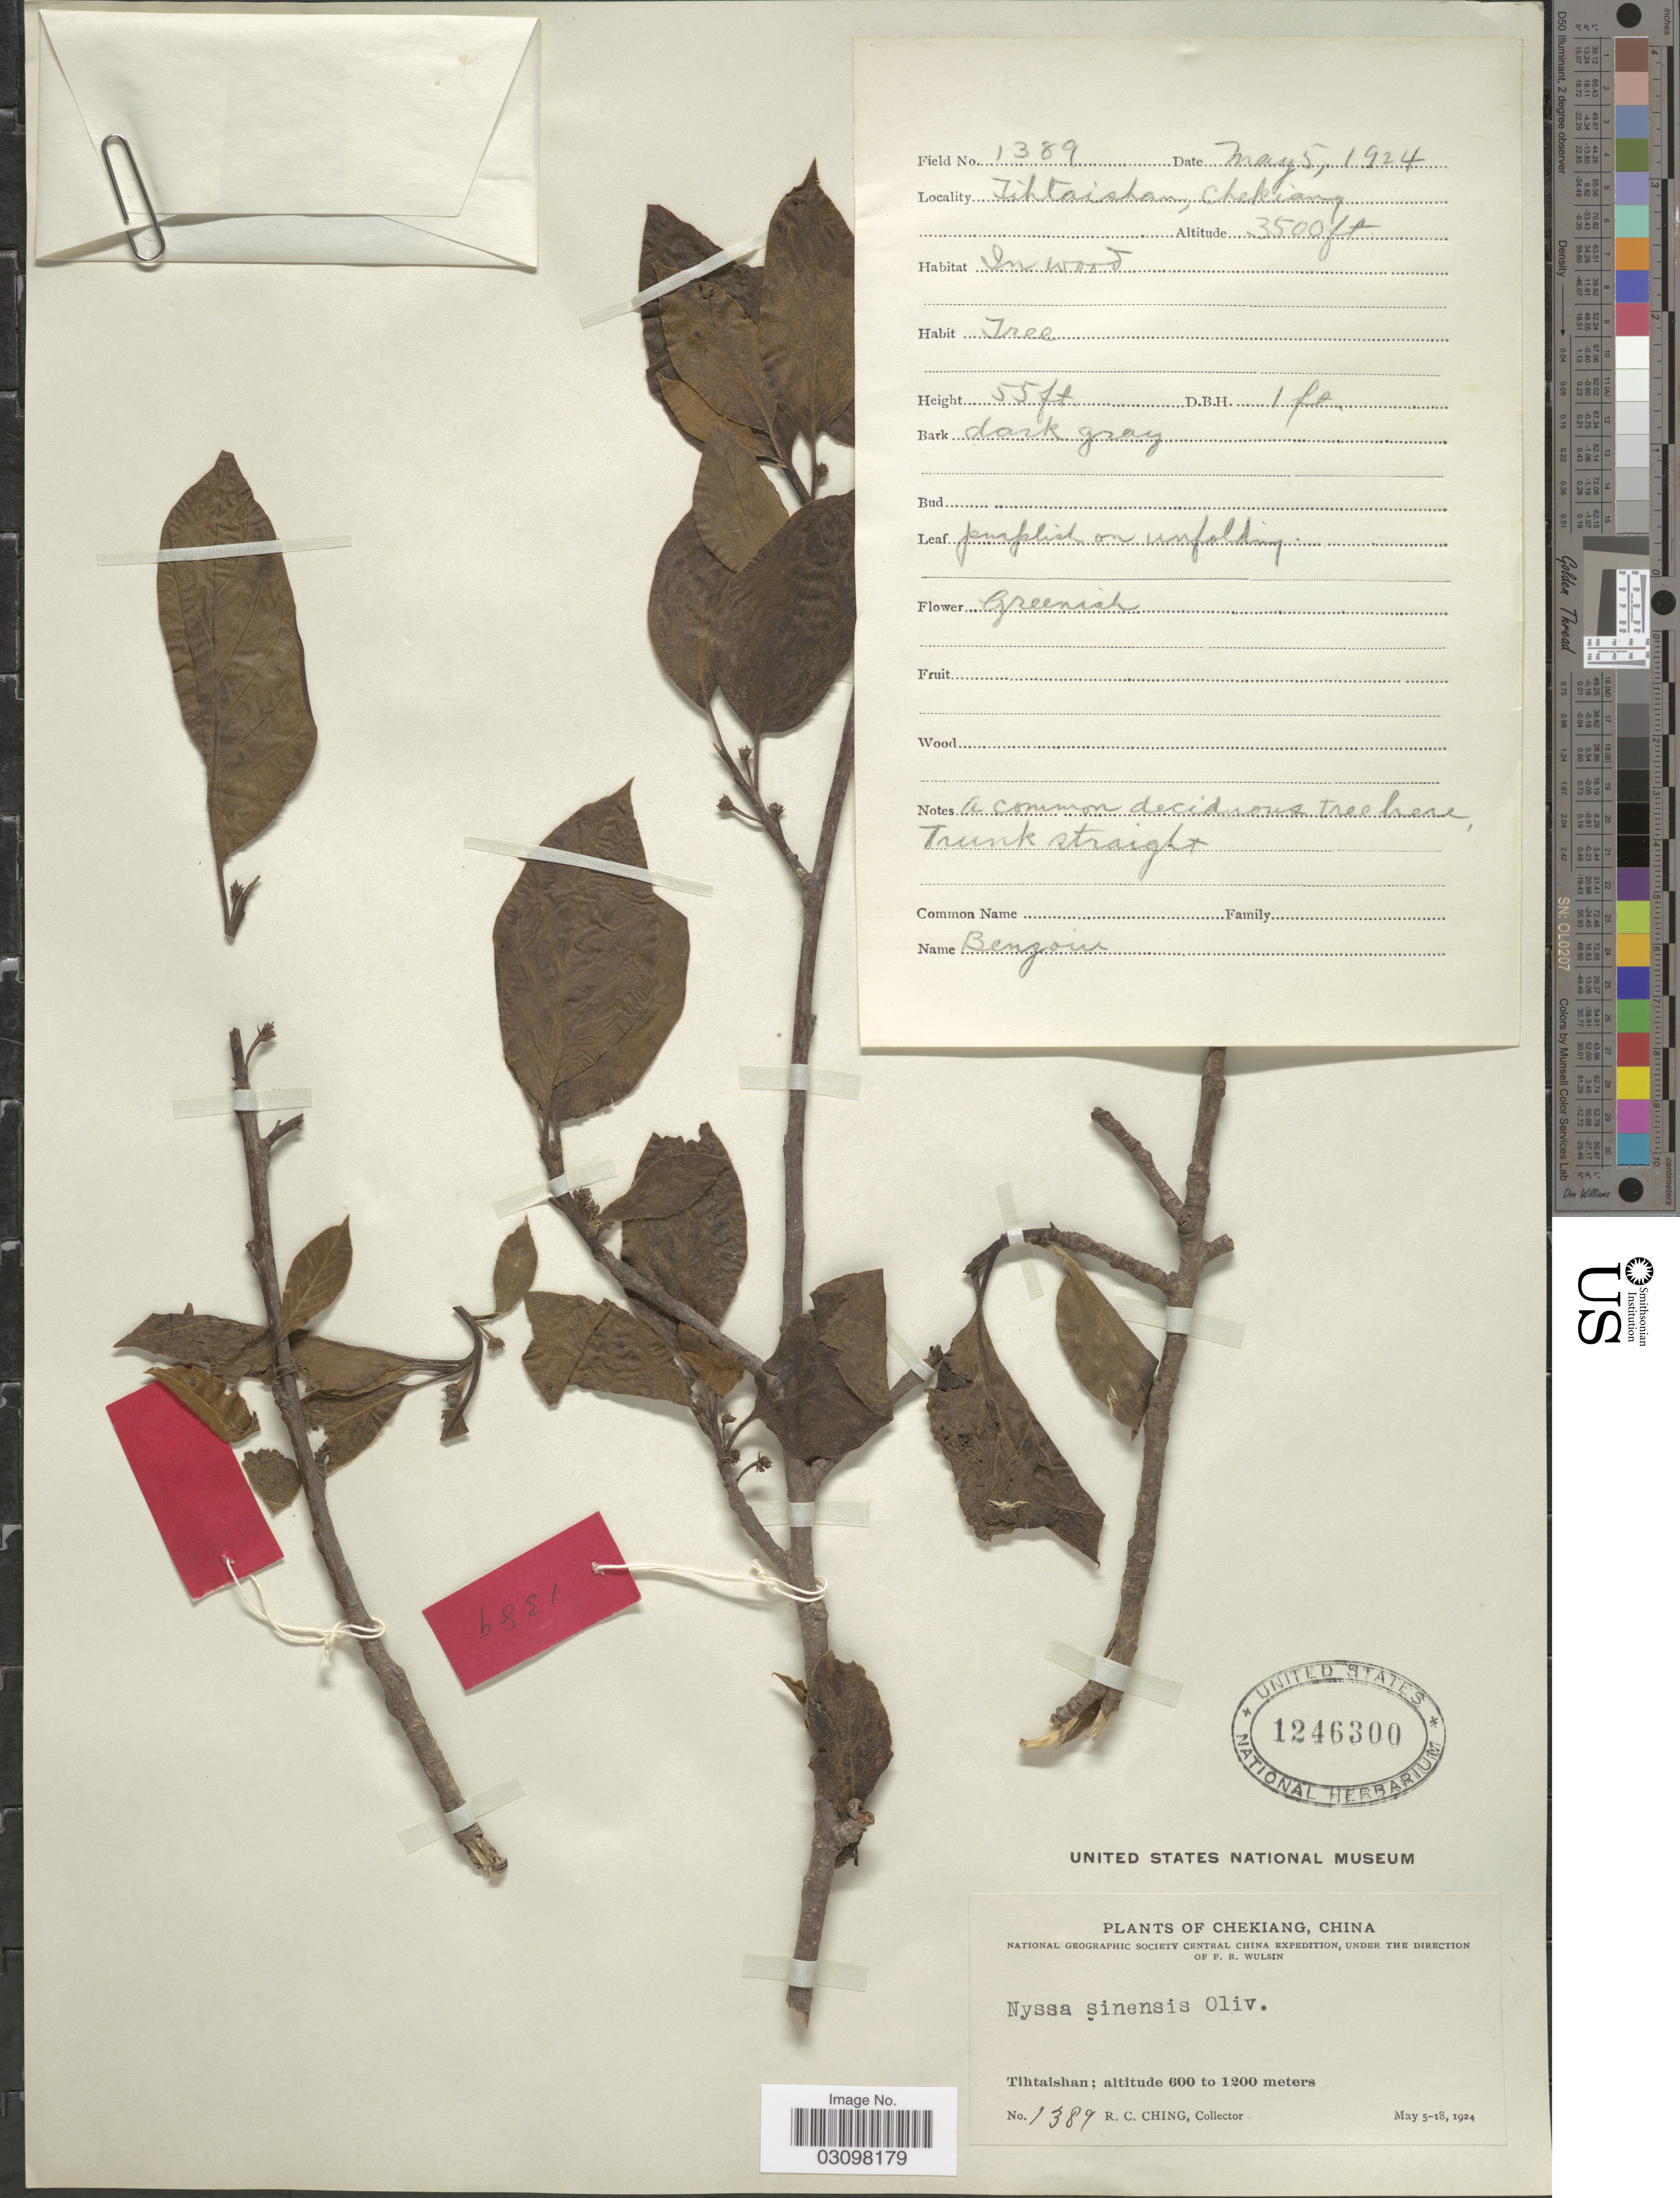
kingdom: Plantae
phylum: Tracheophyta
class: Magnoliopsida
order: Cornales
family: Nyssaceae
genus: Nyssa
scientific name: Nyssa sinensis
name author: Oliv. in Hook.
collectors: R. C. Ching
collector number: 1389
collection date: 1924-05-05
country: China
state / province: Zhejiang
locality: Chekiang. Tihtaishan.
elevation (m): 1067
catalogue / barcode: US 1246300